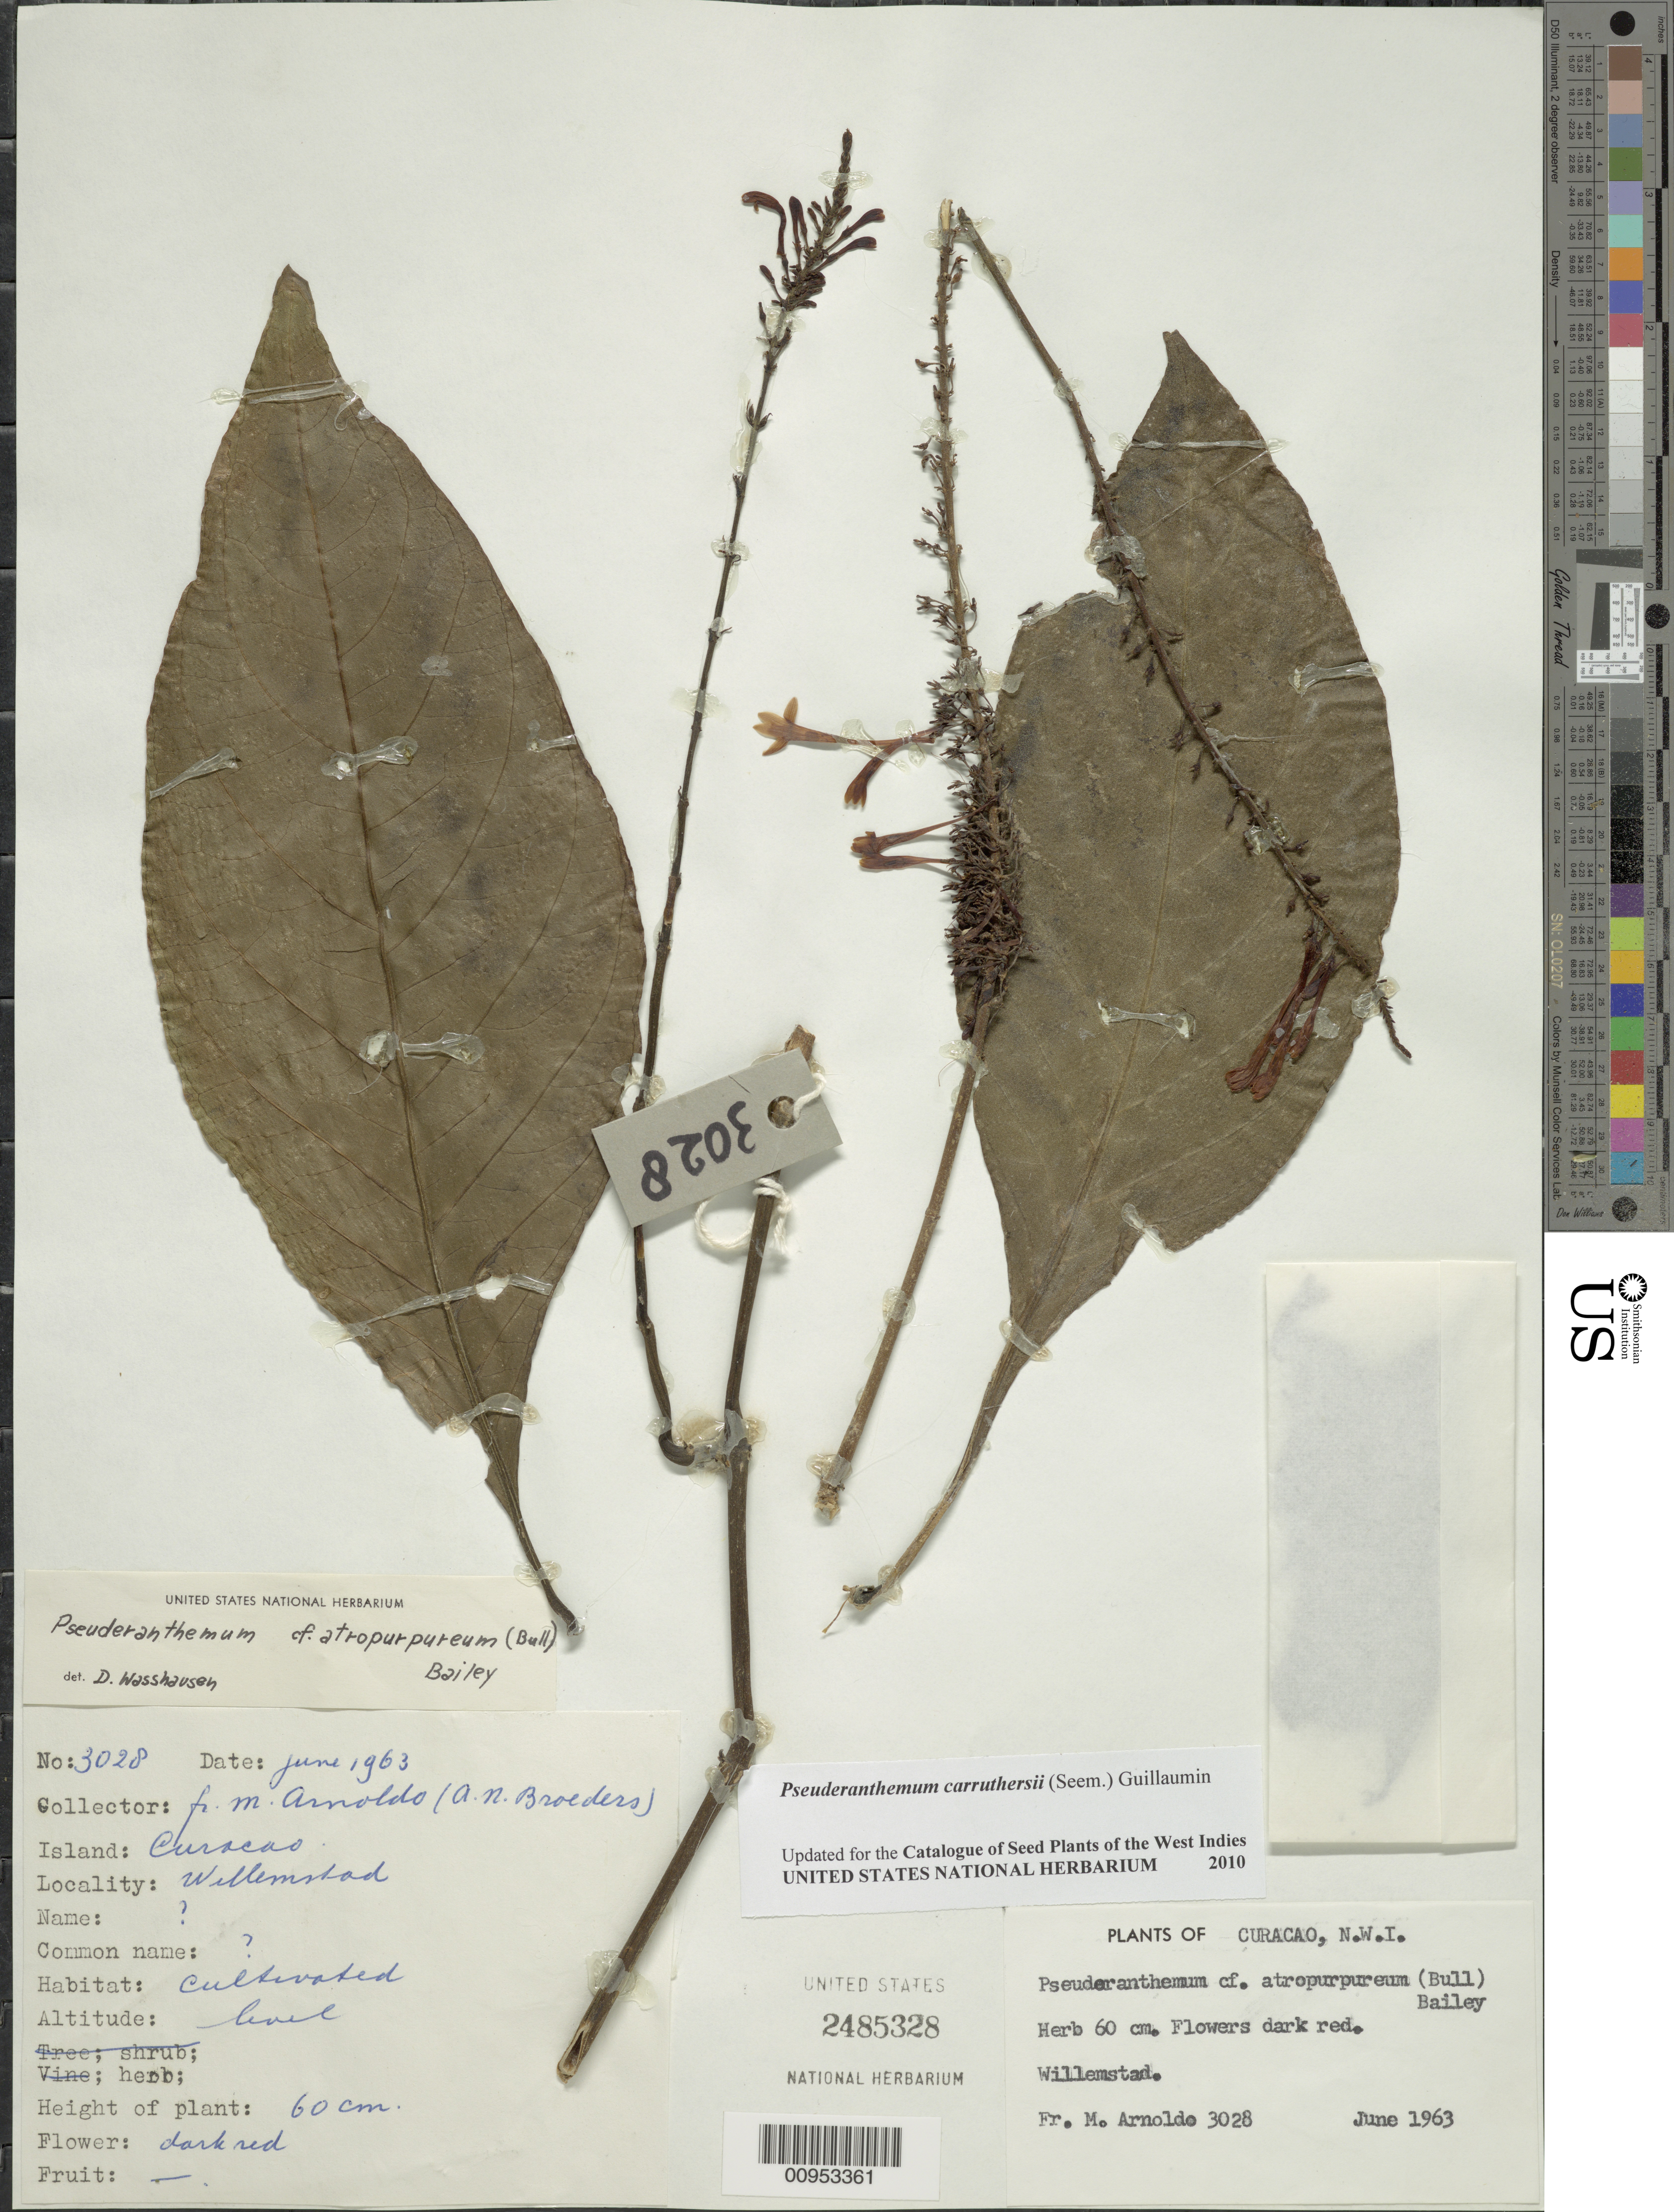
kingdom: Plantae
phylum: Tracheophyta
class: Magnoliopsida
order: Lamiales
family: Acanthaceae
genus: Pseuderanthemum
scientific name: Pseuderanthemum carruthersii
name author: (Seem.) Guillaumin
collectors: N. Arnoldo-Broeders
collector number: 3028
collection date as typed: Jun 1963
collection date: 1963-06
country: Curaçao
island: Curaçao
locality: Willemstad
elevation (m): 0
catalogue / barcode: US 2485328